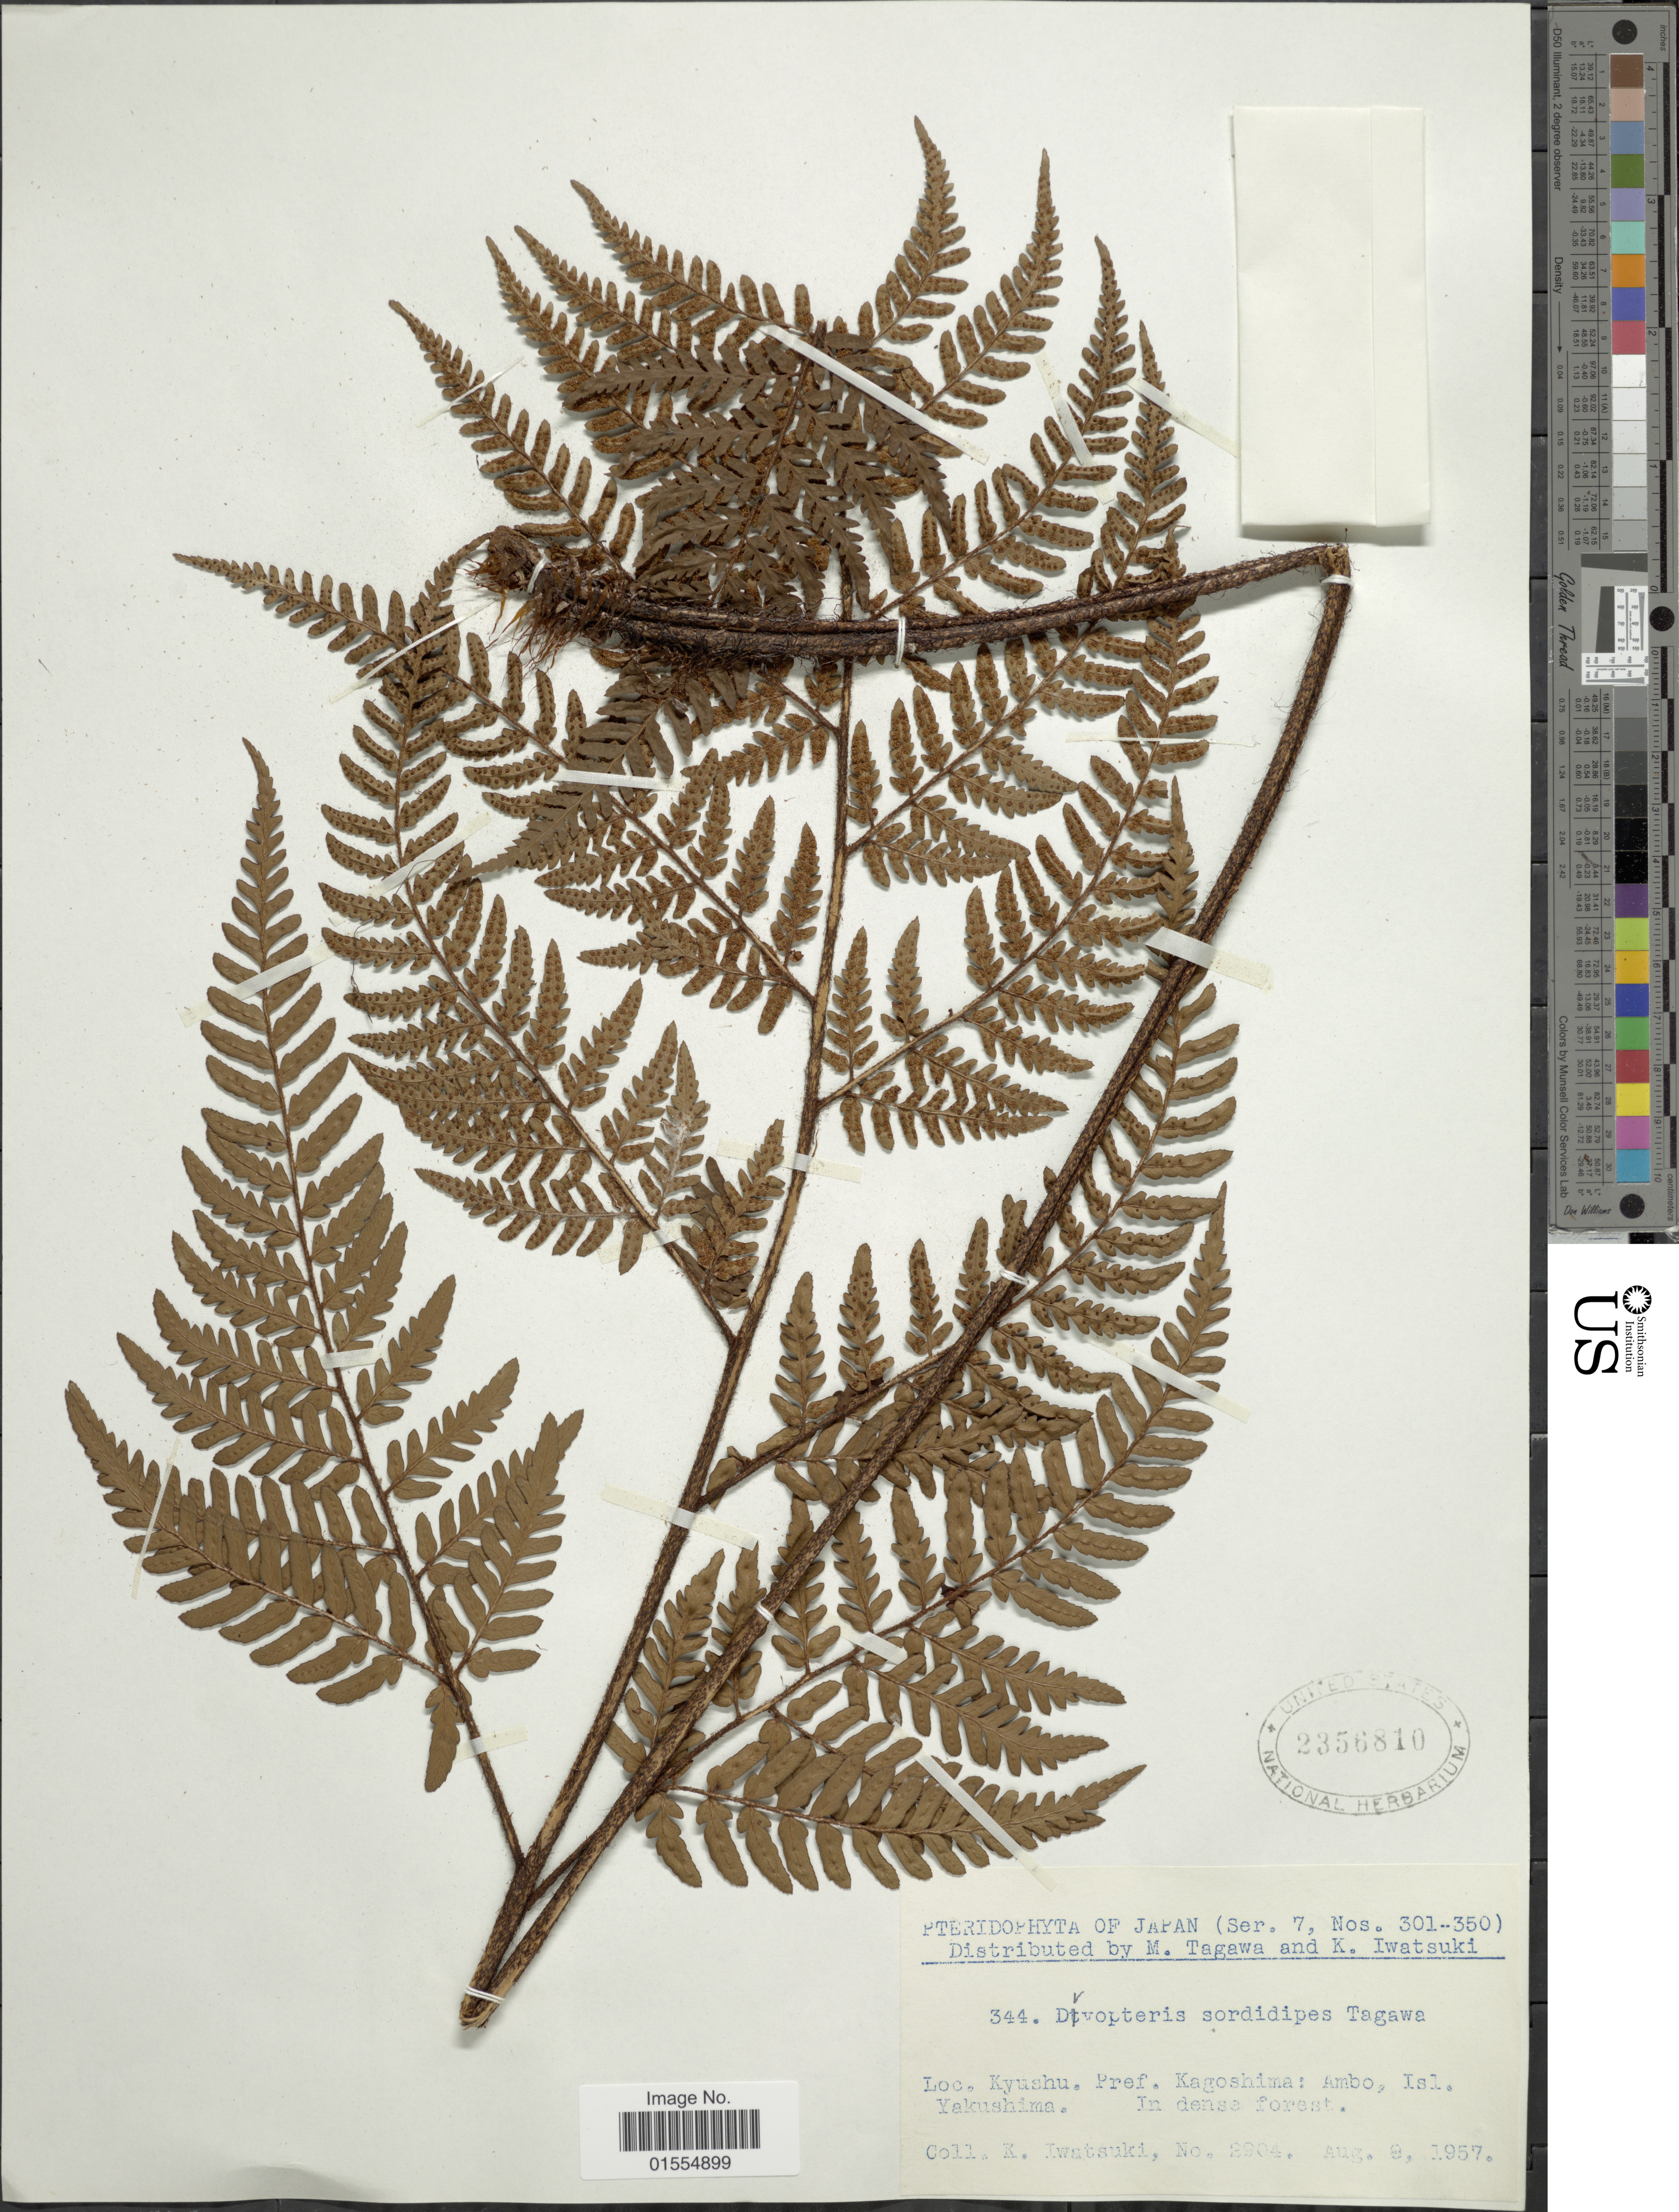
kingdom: Plantae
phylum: Tracheophyta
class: Polypodiopsida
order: Polypodiales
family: Dryopteridaceae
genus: Dryopteris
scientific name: Dryopteris sordidipes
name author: Tagawa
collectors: K. Iwatsuki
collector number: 2904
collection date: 1957-08-09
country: Japan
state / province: Kagosima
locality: Kyushu, Pref. Kagoshima: Ambo, Isl. Yakushima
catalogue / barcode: US 2356810